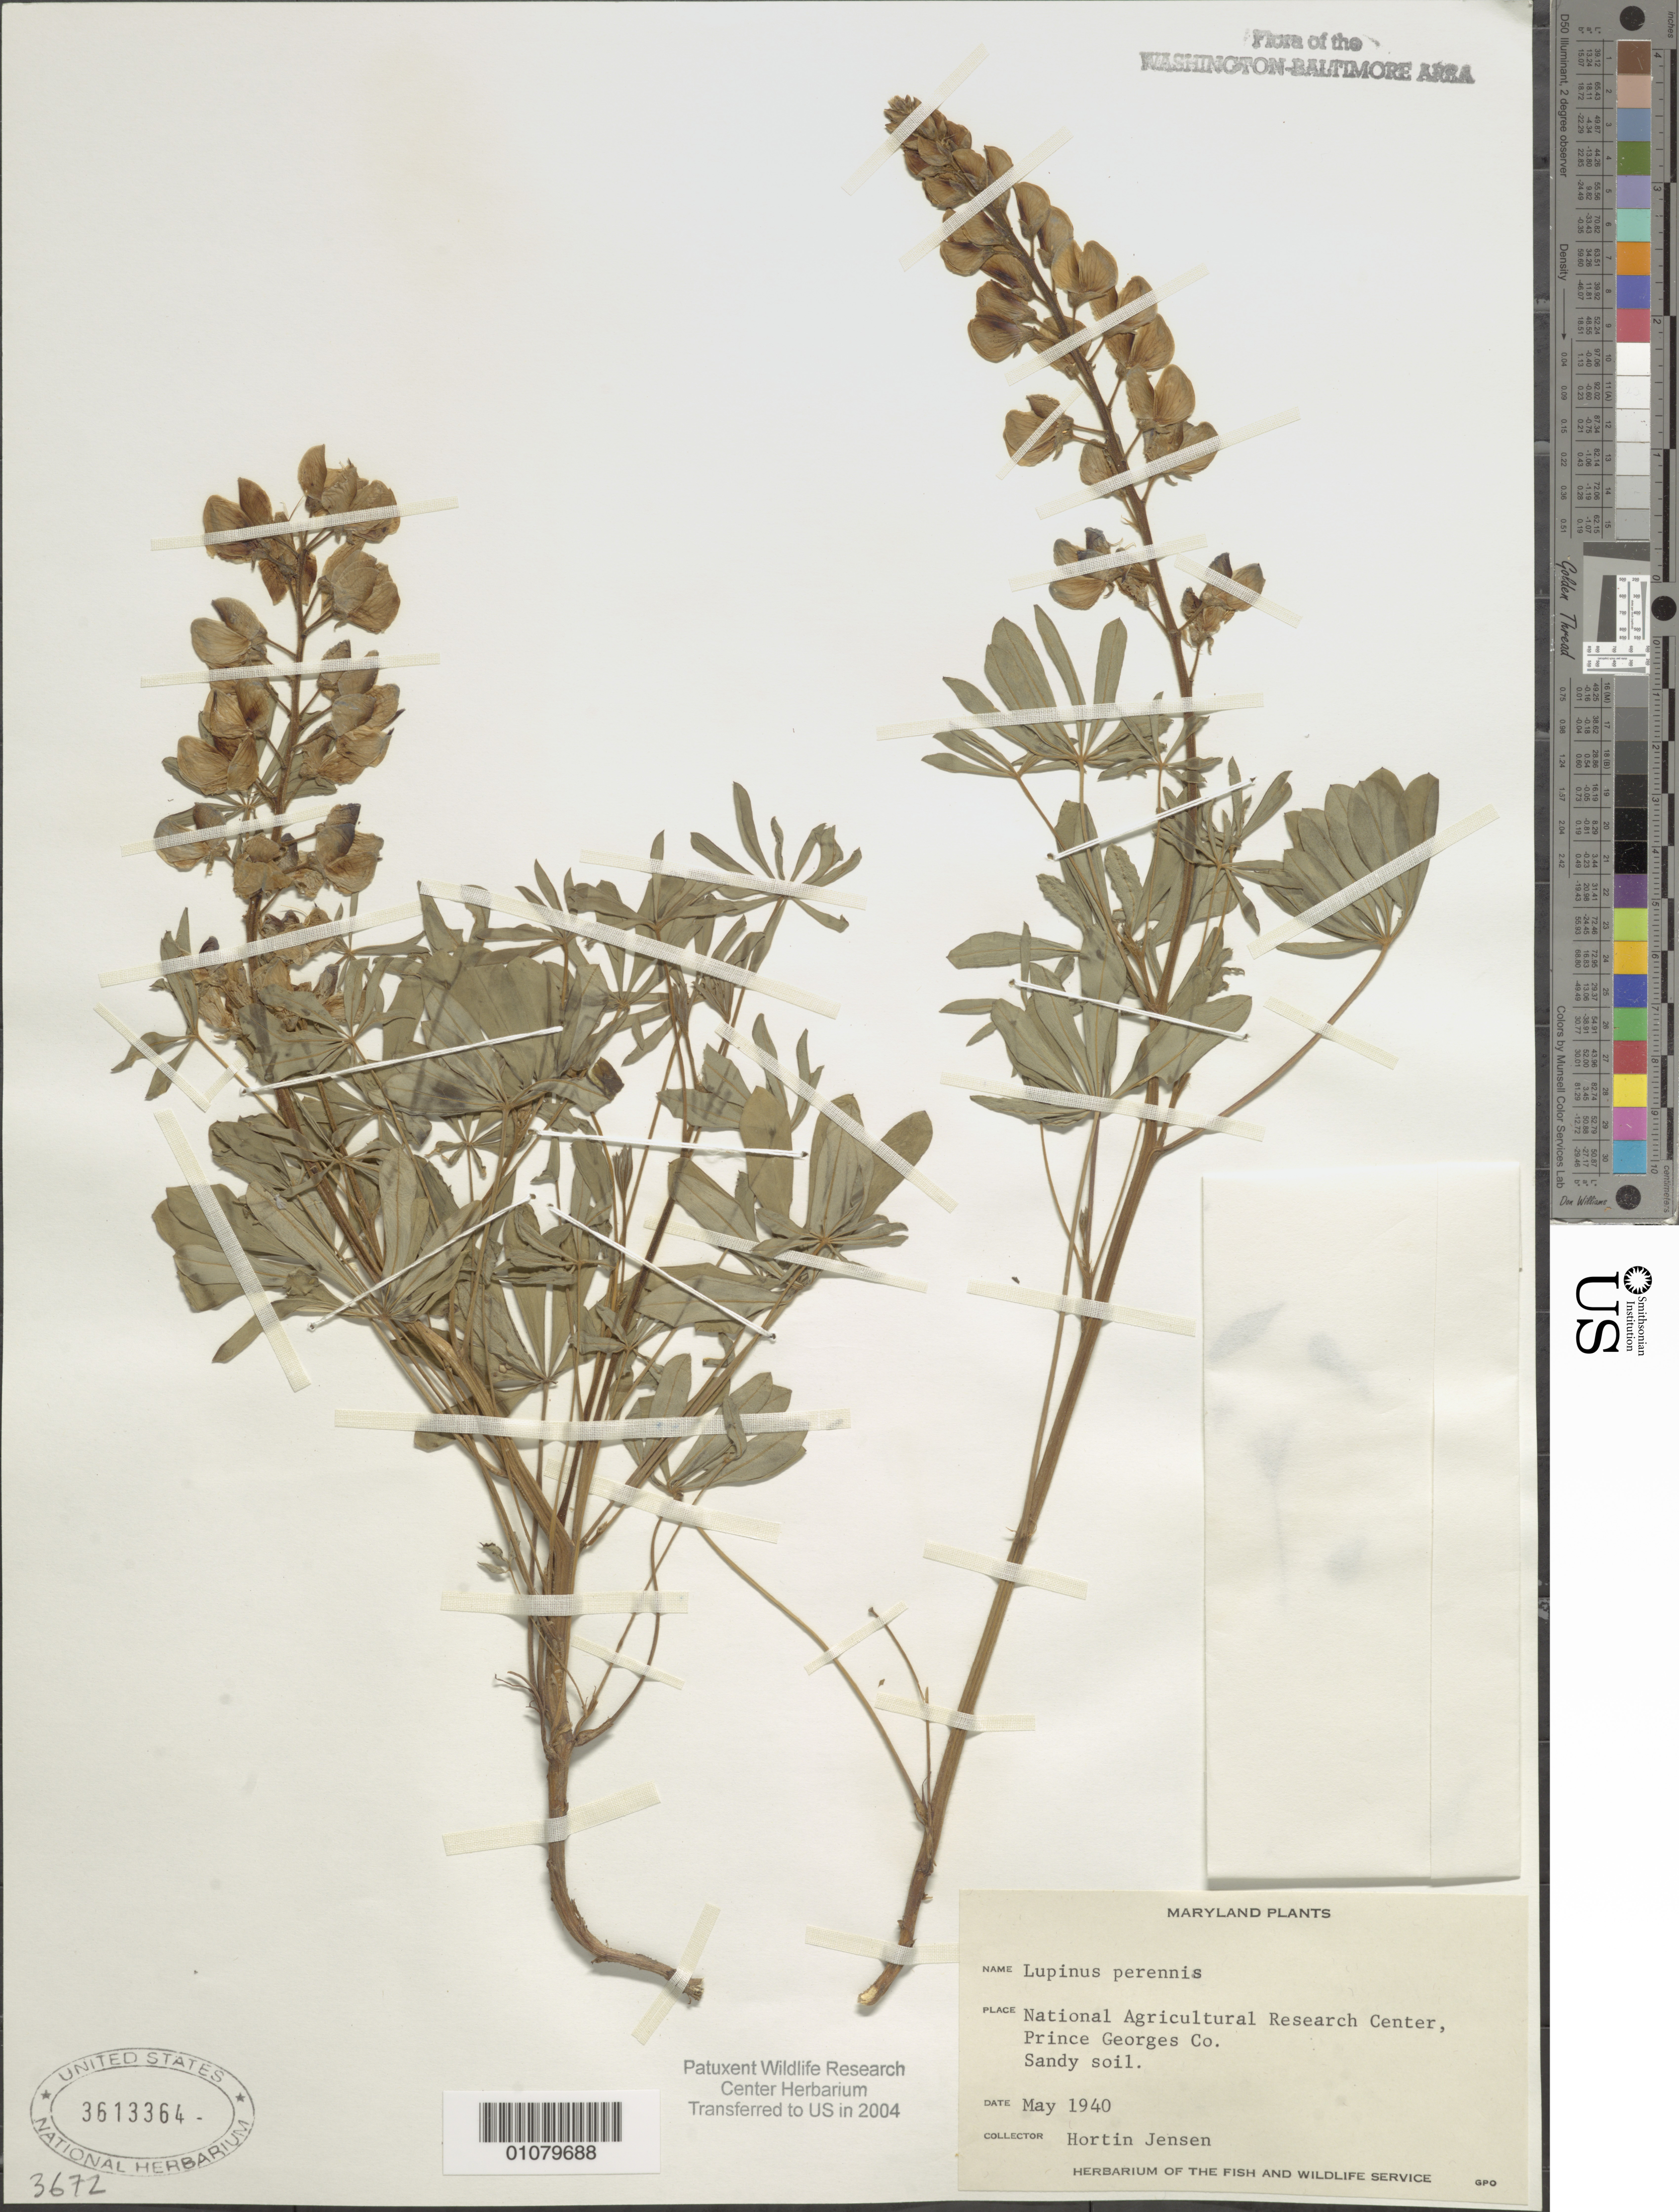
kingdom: Plantae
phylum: Tracheophyta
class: Magnoliopsida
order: Fabales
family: Fabaceae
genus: Lupinus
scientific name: Lupinus perennis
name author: L.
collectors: H. Jensen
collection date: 1940-05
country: United States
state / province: Maryland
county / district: Prince George's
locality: National Agricultural Research Center.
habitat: Sandy soil.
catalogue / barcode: US 3613364